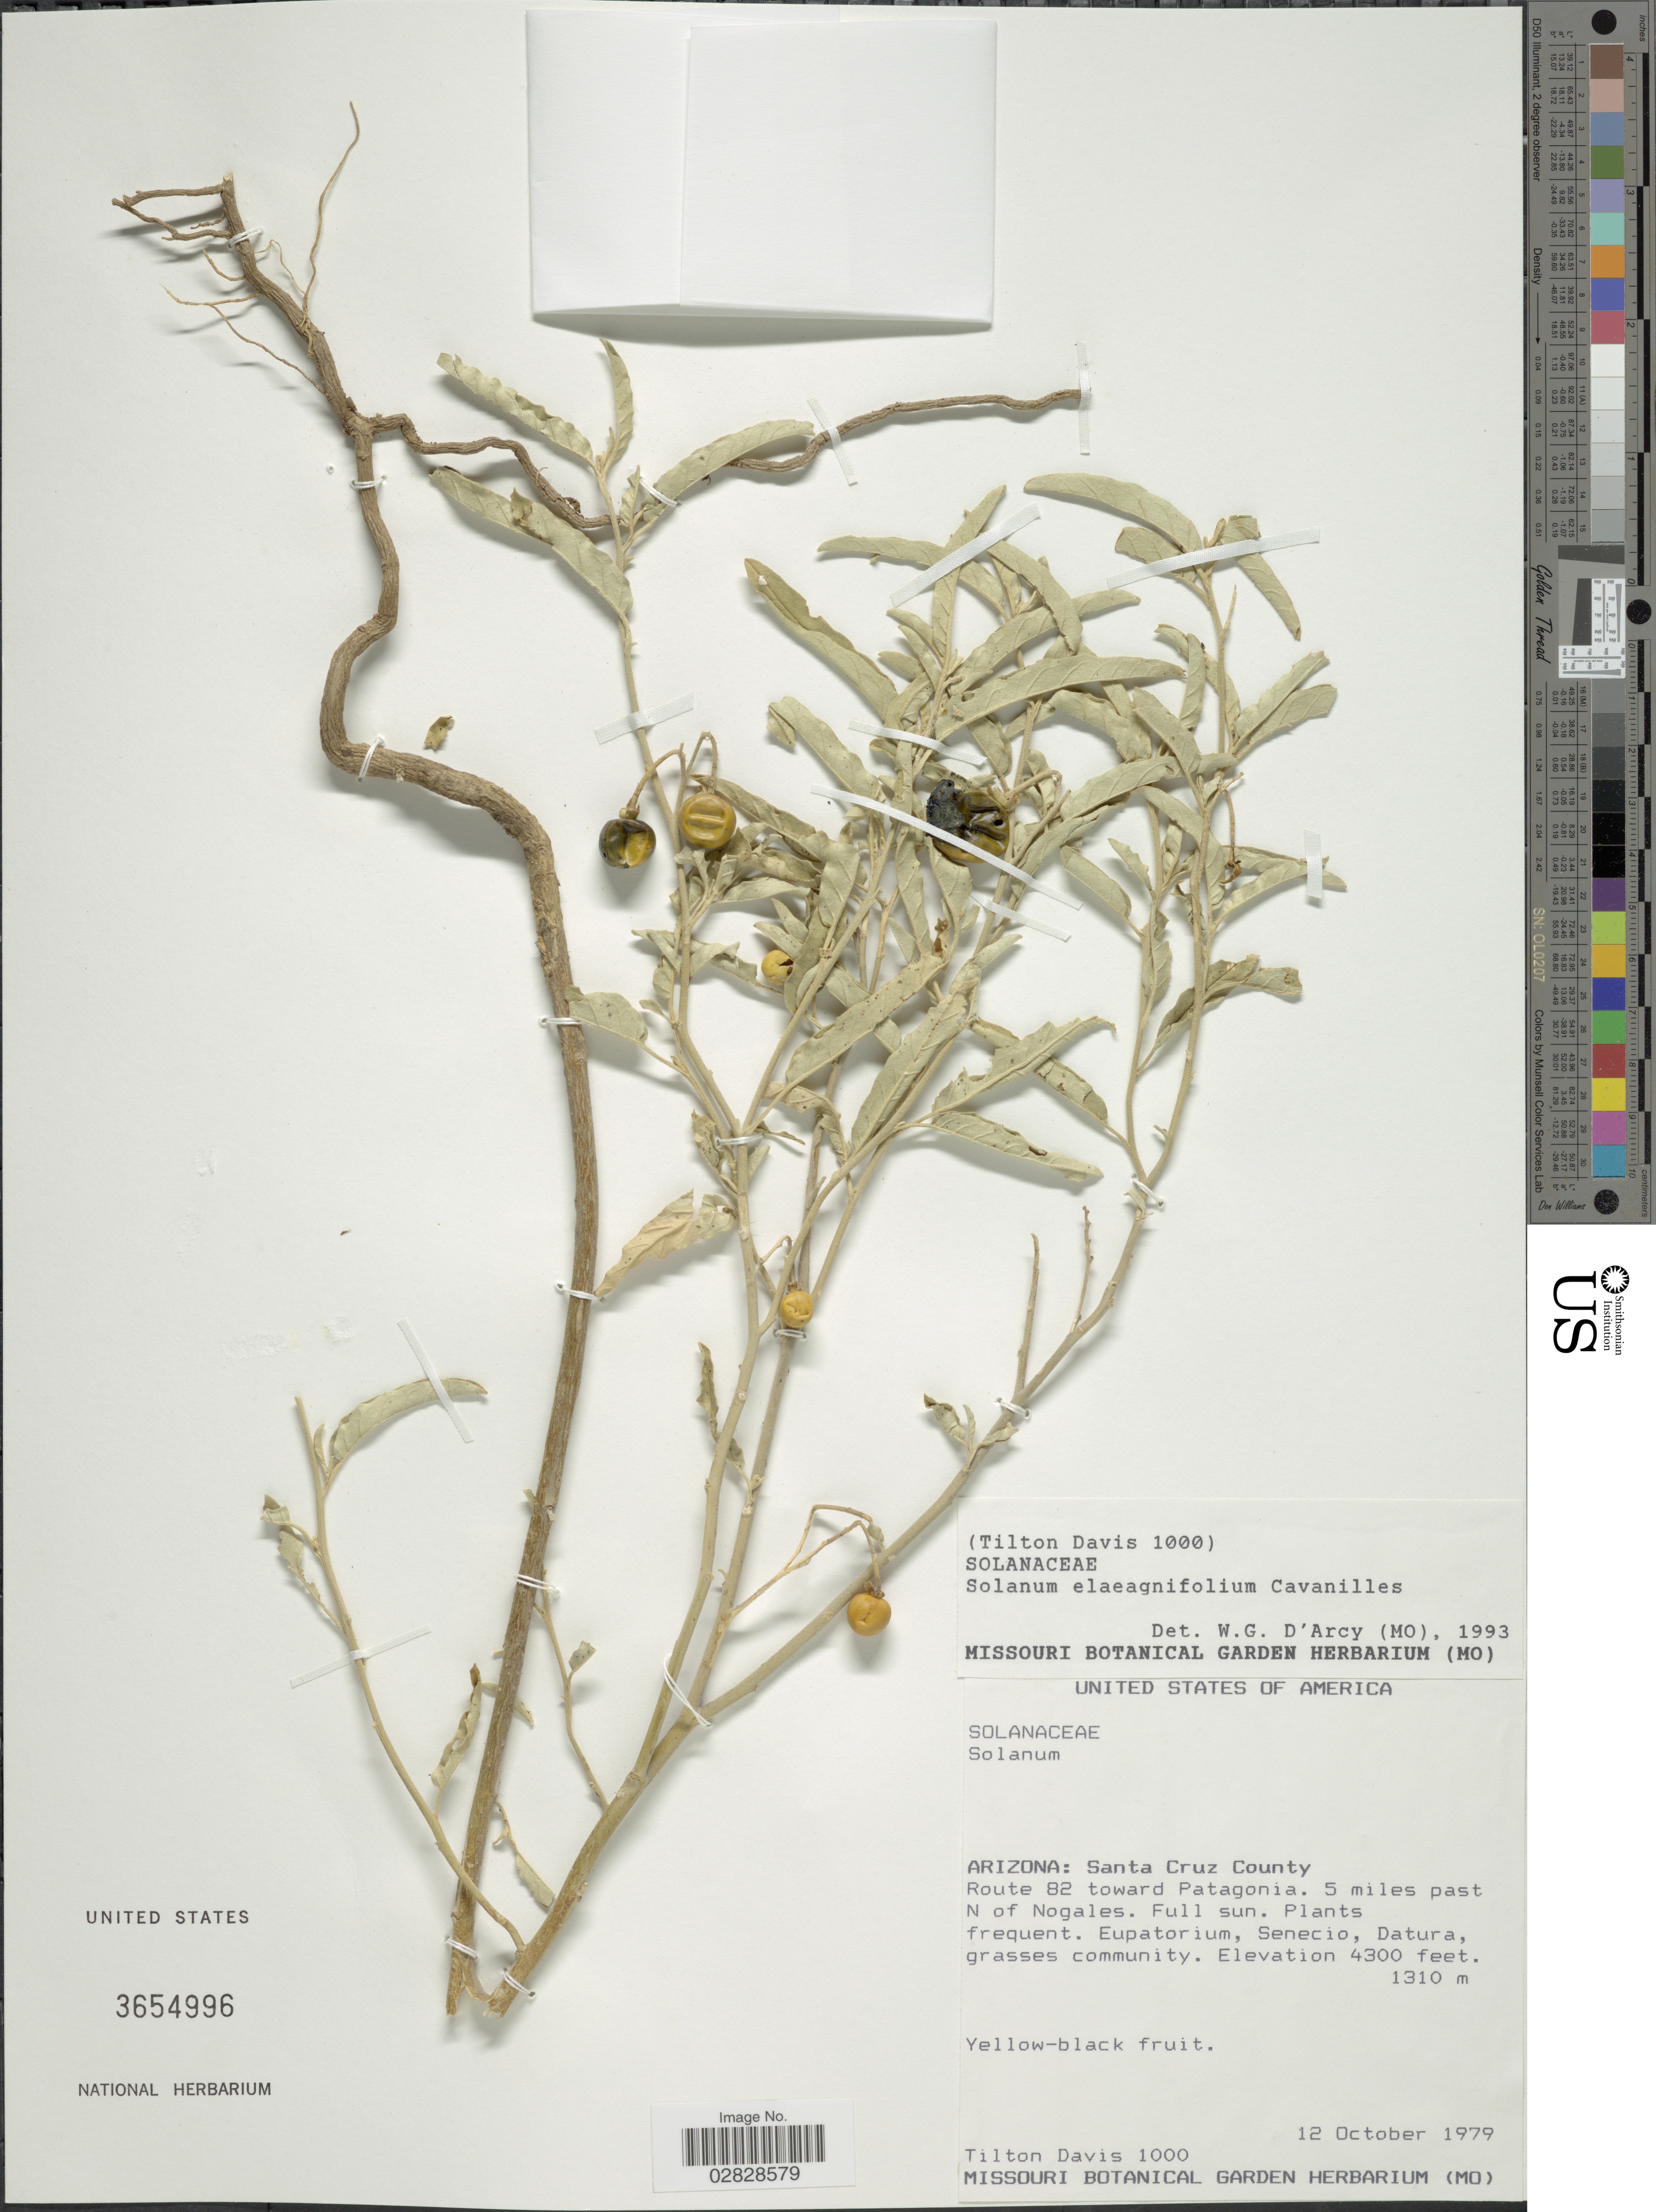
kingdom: Plantae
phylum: Tracheophyta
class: Magnoliopsida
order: Solanales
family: Solanaceae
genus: Solanum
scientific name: Solanum elaeagnifolium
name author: Cav.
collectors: T. Davis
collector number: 1000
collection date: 1979-10-12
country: United States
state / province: Arizona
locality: Santa Cruz County. Route 82 toward Patagonia. 5 miles past N of Nogales.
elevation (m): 1311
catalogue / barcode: US 3654996